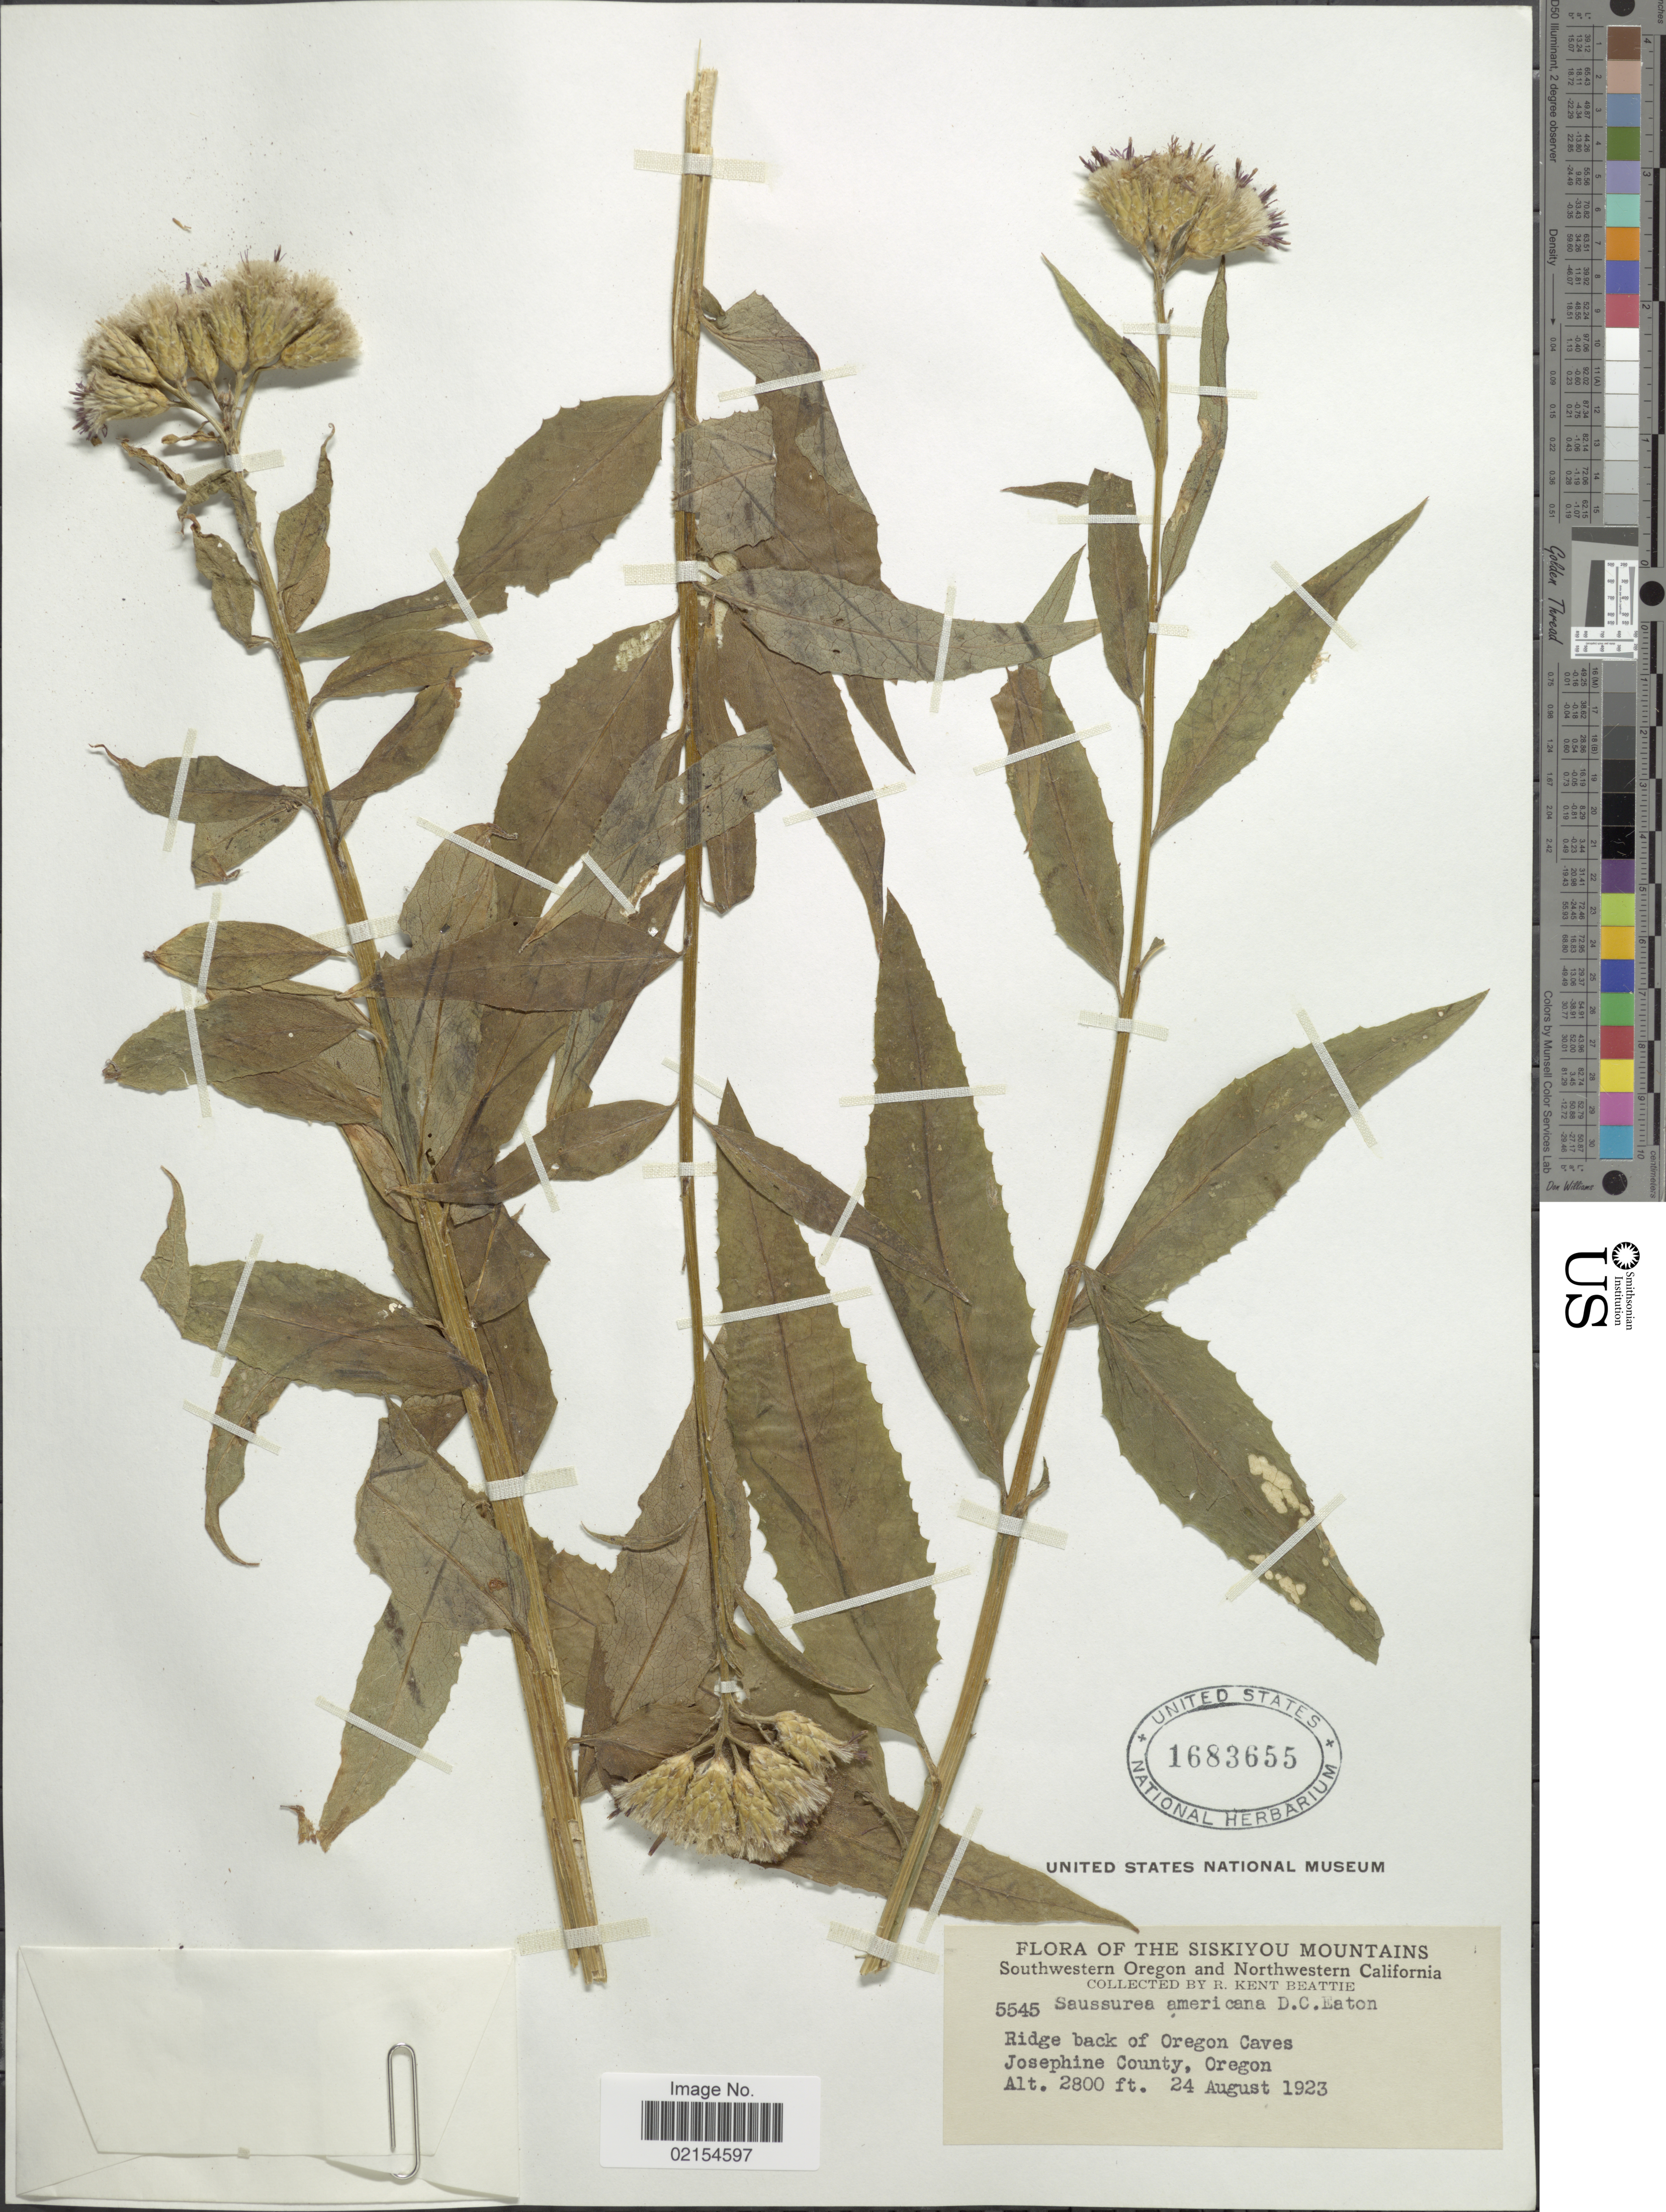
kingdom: Plantae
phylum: Tracheophyta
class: Magnoliopsida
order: Asterales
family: Asteraceae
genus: Saussurea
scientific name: Saussurea americana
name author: D.C. Eaton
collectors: R. K. Beattie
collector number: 5545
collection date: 1923-08-24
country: United States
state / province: Oregon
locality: Ridge back of Oregon Caves, Josephine County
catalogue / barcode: US 1683655